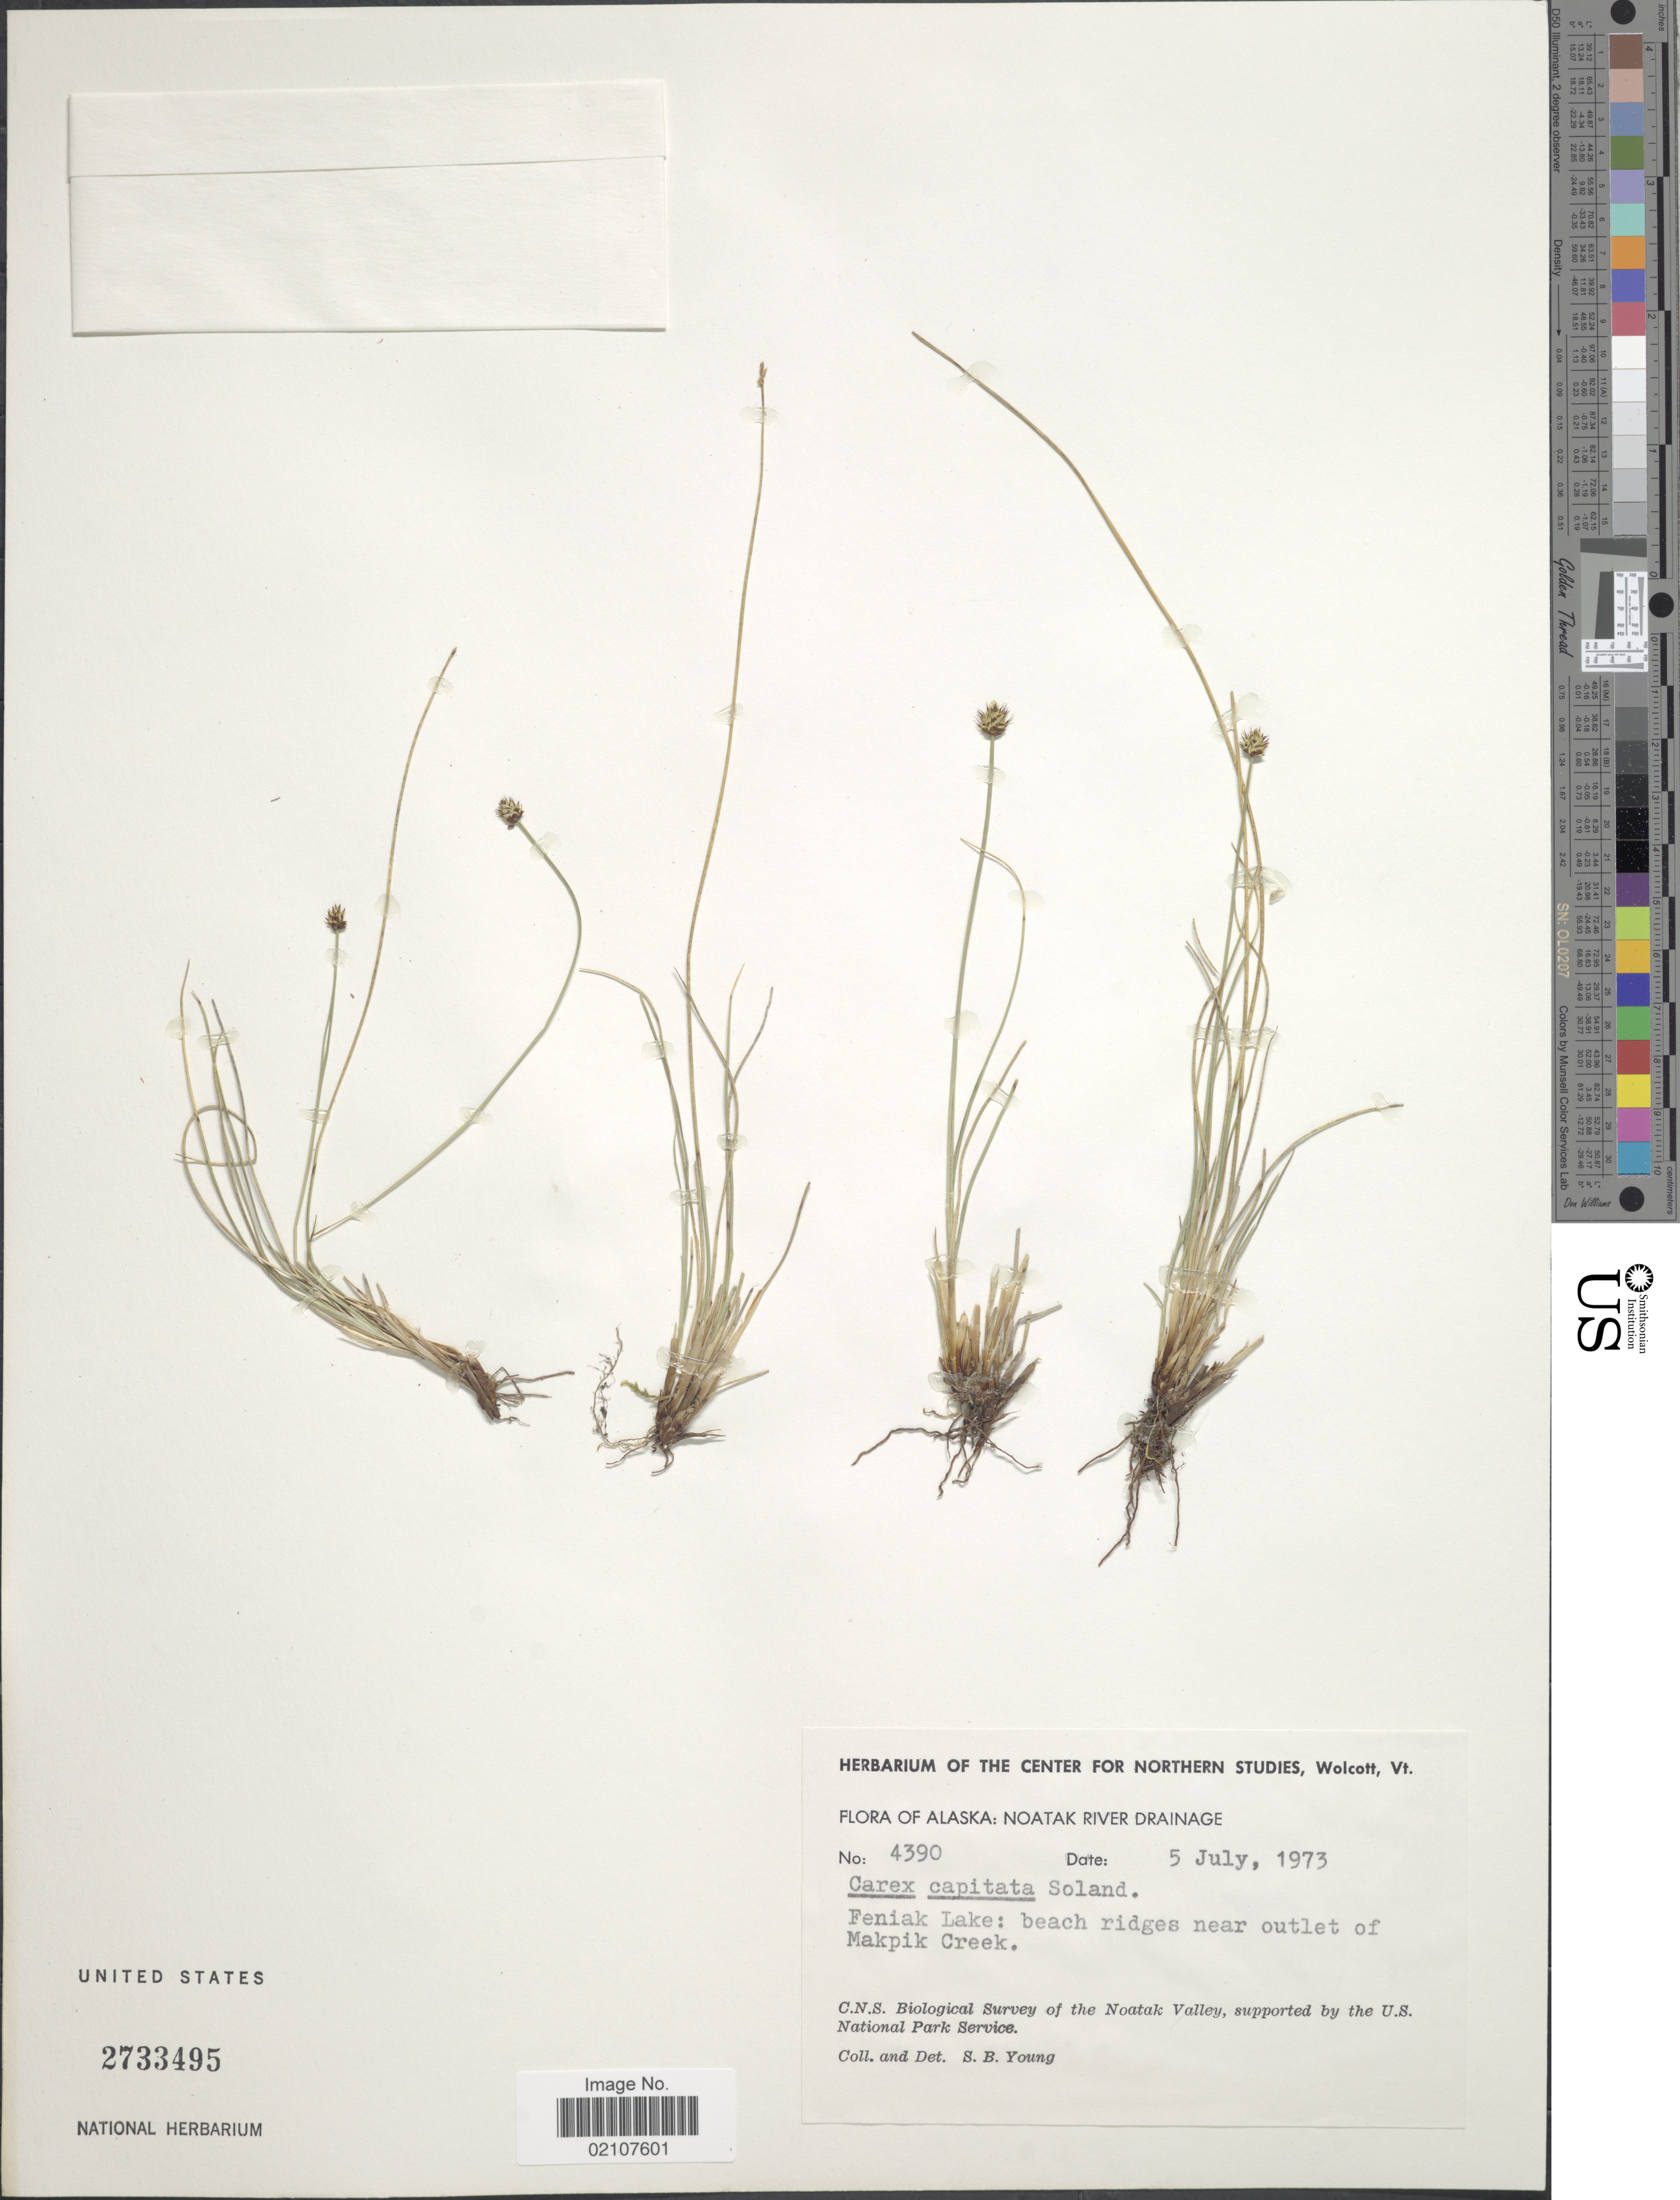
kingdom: Plantae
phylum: Tracheophyta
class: Liliopsida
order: Poales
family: Cyperaceae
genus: Carex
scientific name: Carex capitata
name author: L.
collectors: S. Young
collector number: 4390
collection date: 1973-07-05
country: United States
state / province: Alaska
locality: Alaska: Noatak River Drainage, Feniak Lake: beach ridges near outlet of Makpik Creek.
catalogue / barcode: US 2733495